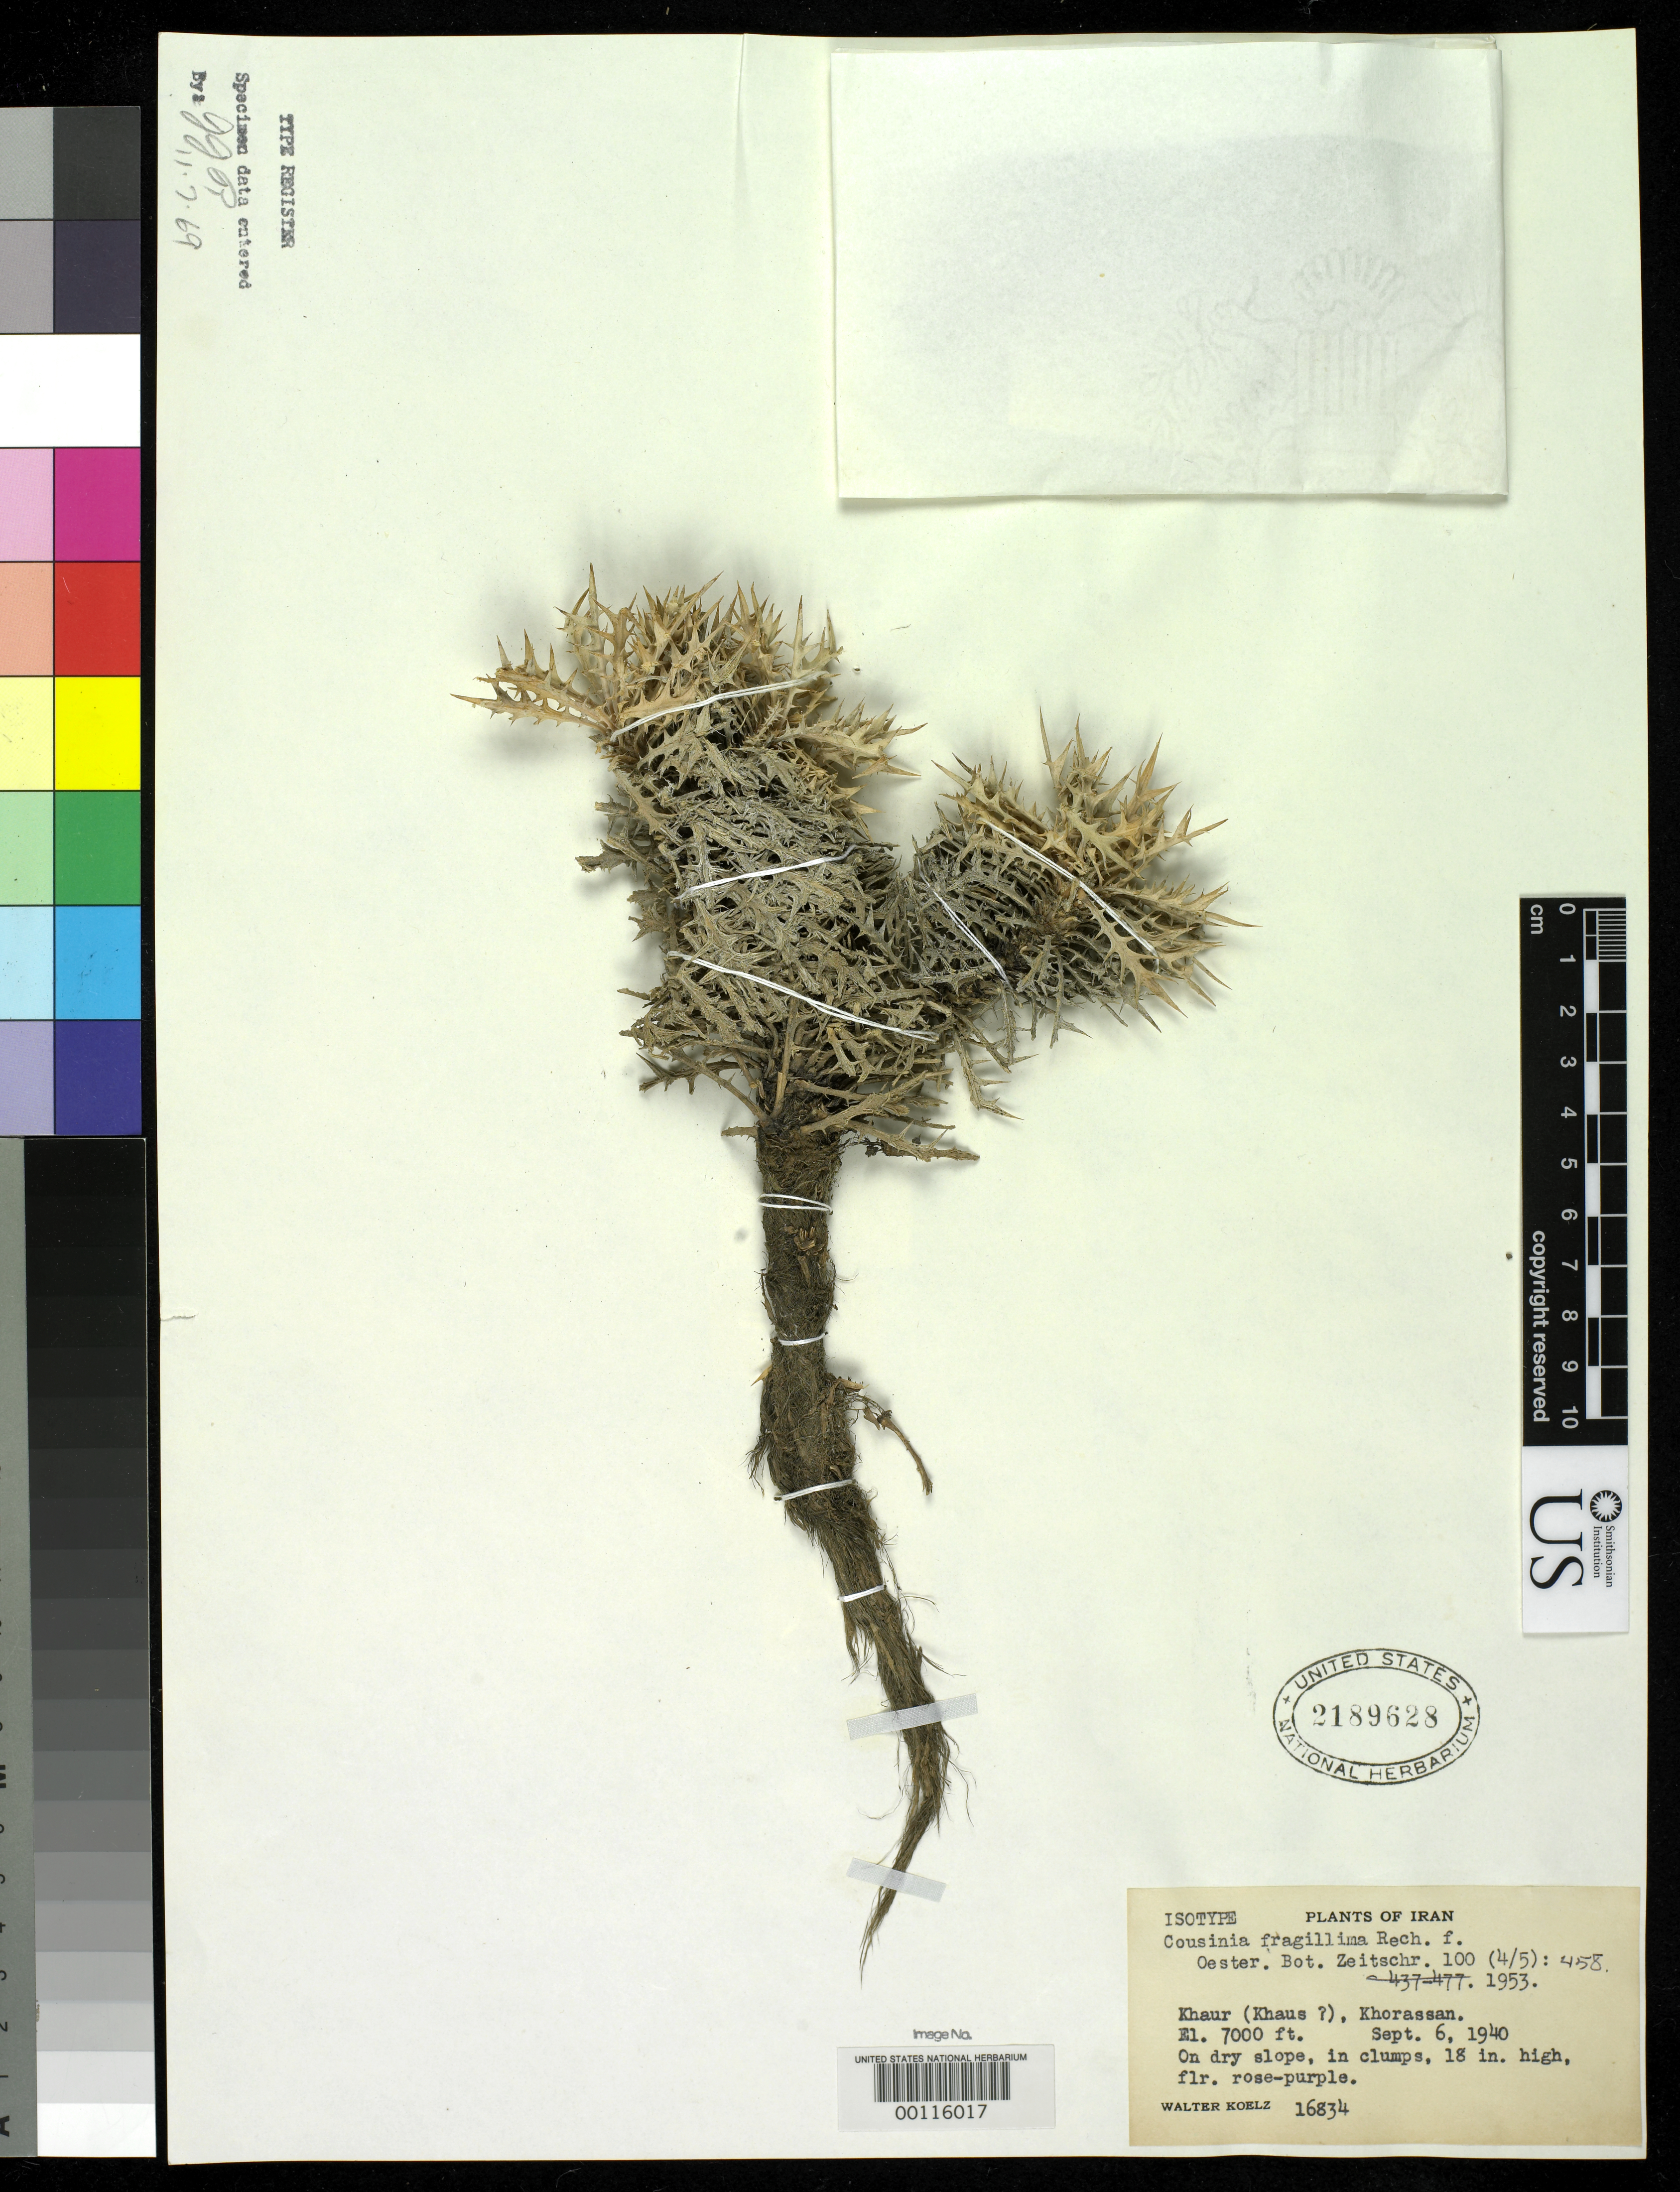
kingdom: Plantae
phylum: Tracheophyta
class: Magnoliopsida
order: Asterales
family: Asteraceae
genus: Cousinia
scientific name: Cousinia fragillima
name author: Rech. f.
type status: Isotype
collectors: W. N. Koelz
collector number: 16834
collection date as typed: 06 Sep 1940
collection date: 1940-09-06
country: Iran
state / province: Khorasan [obsolete]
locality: Khaur.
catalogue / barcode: US 2189628